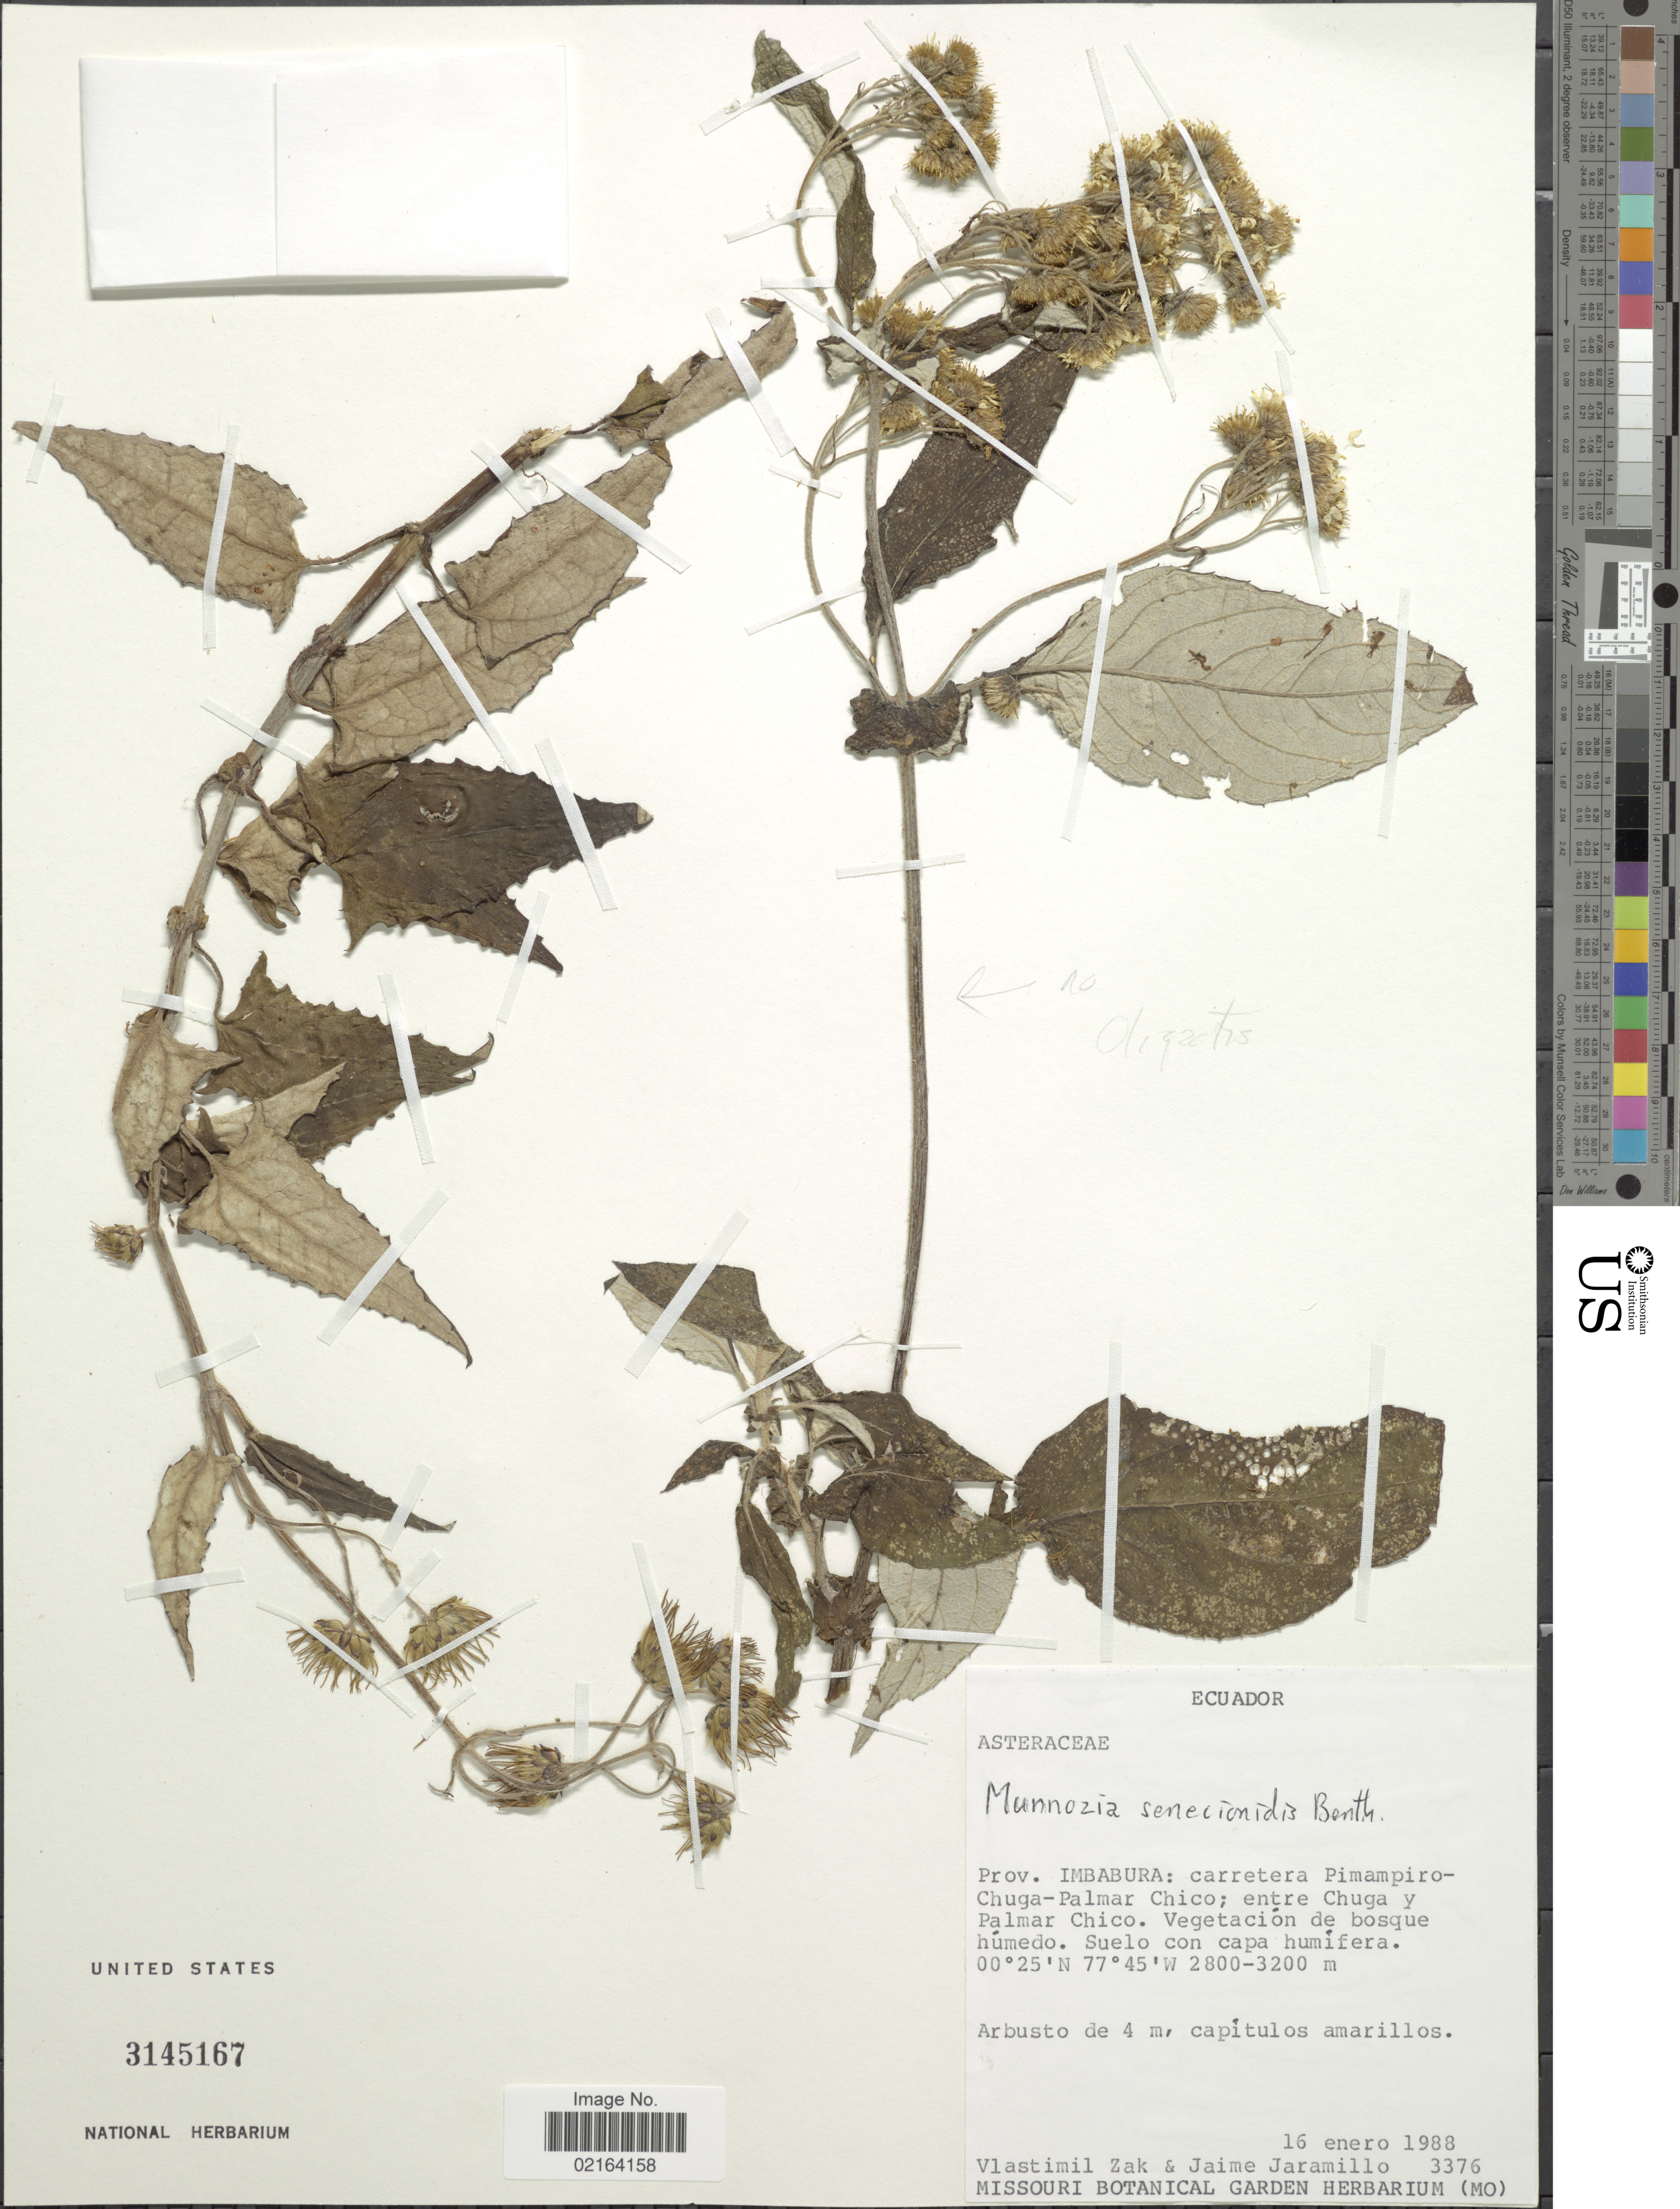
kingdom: Plantae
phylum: Tracheophyta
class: Magnoliopsida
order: Asterales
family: Asteraceae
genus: Munnozia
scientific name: Munnozia senecionidis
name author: Benth.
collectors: V. Zak & J. Jaramillo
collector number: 3376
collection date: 1988-01-16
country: Ecuador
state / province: Imbabura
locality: Prov. Imbabura: carretera Pimampiro-Chuga-Palmar Chico, entre Chuga y Palmar Chico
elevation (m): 2800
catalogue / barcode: US 3145167